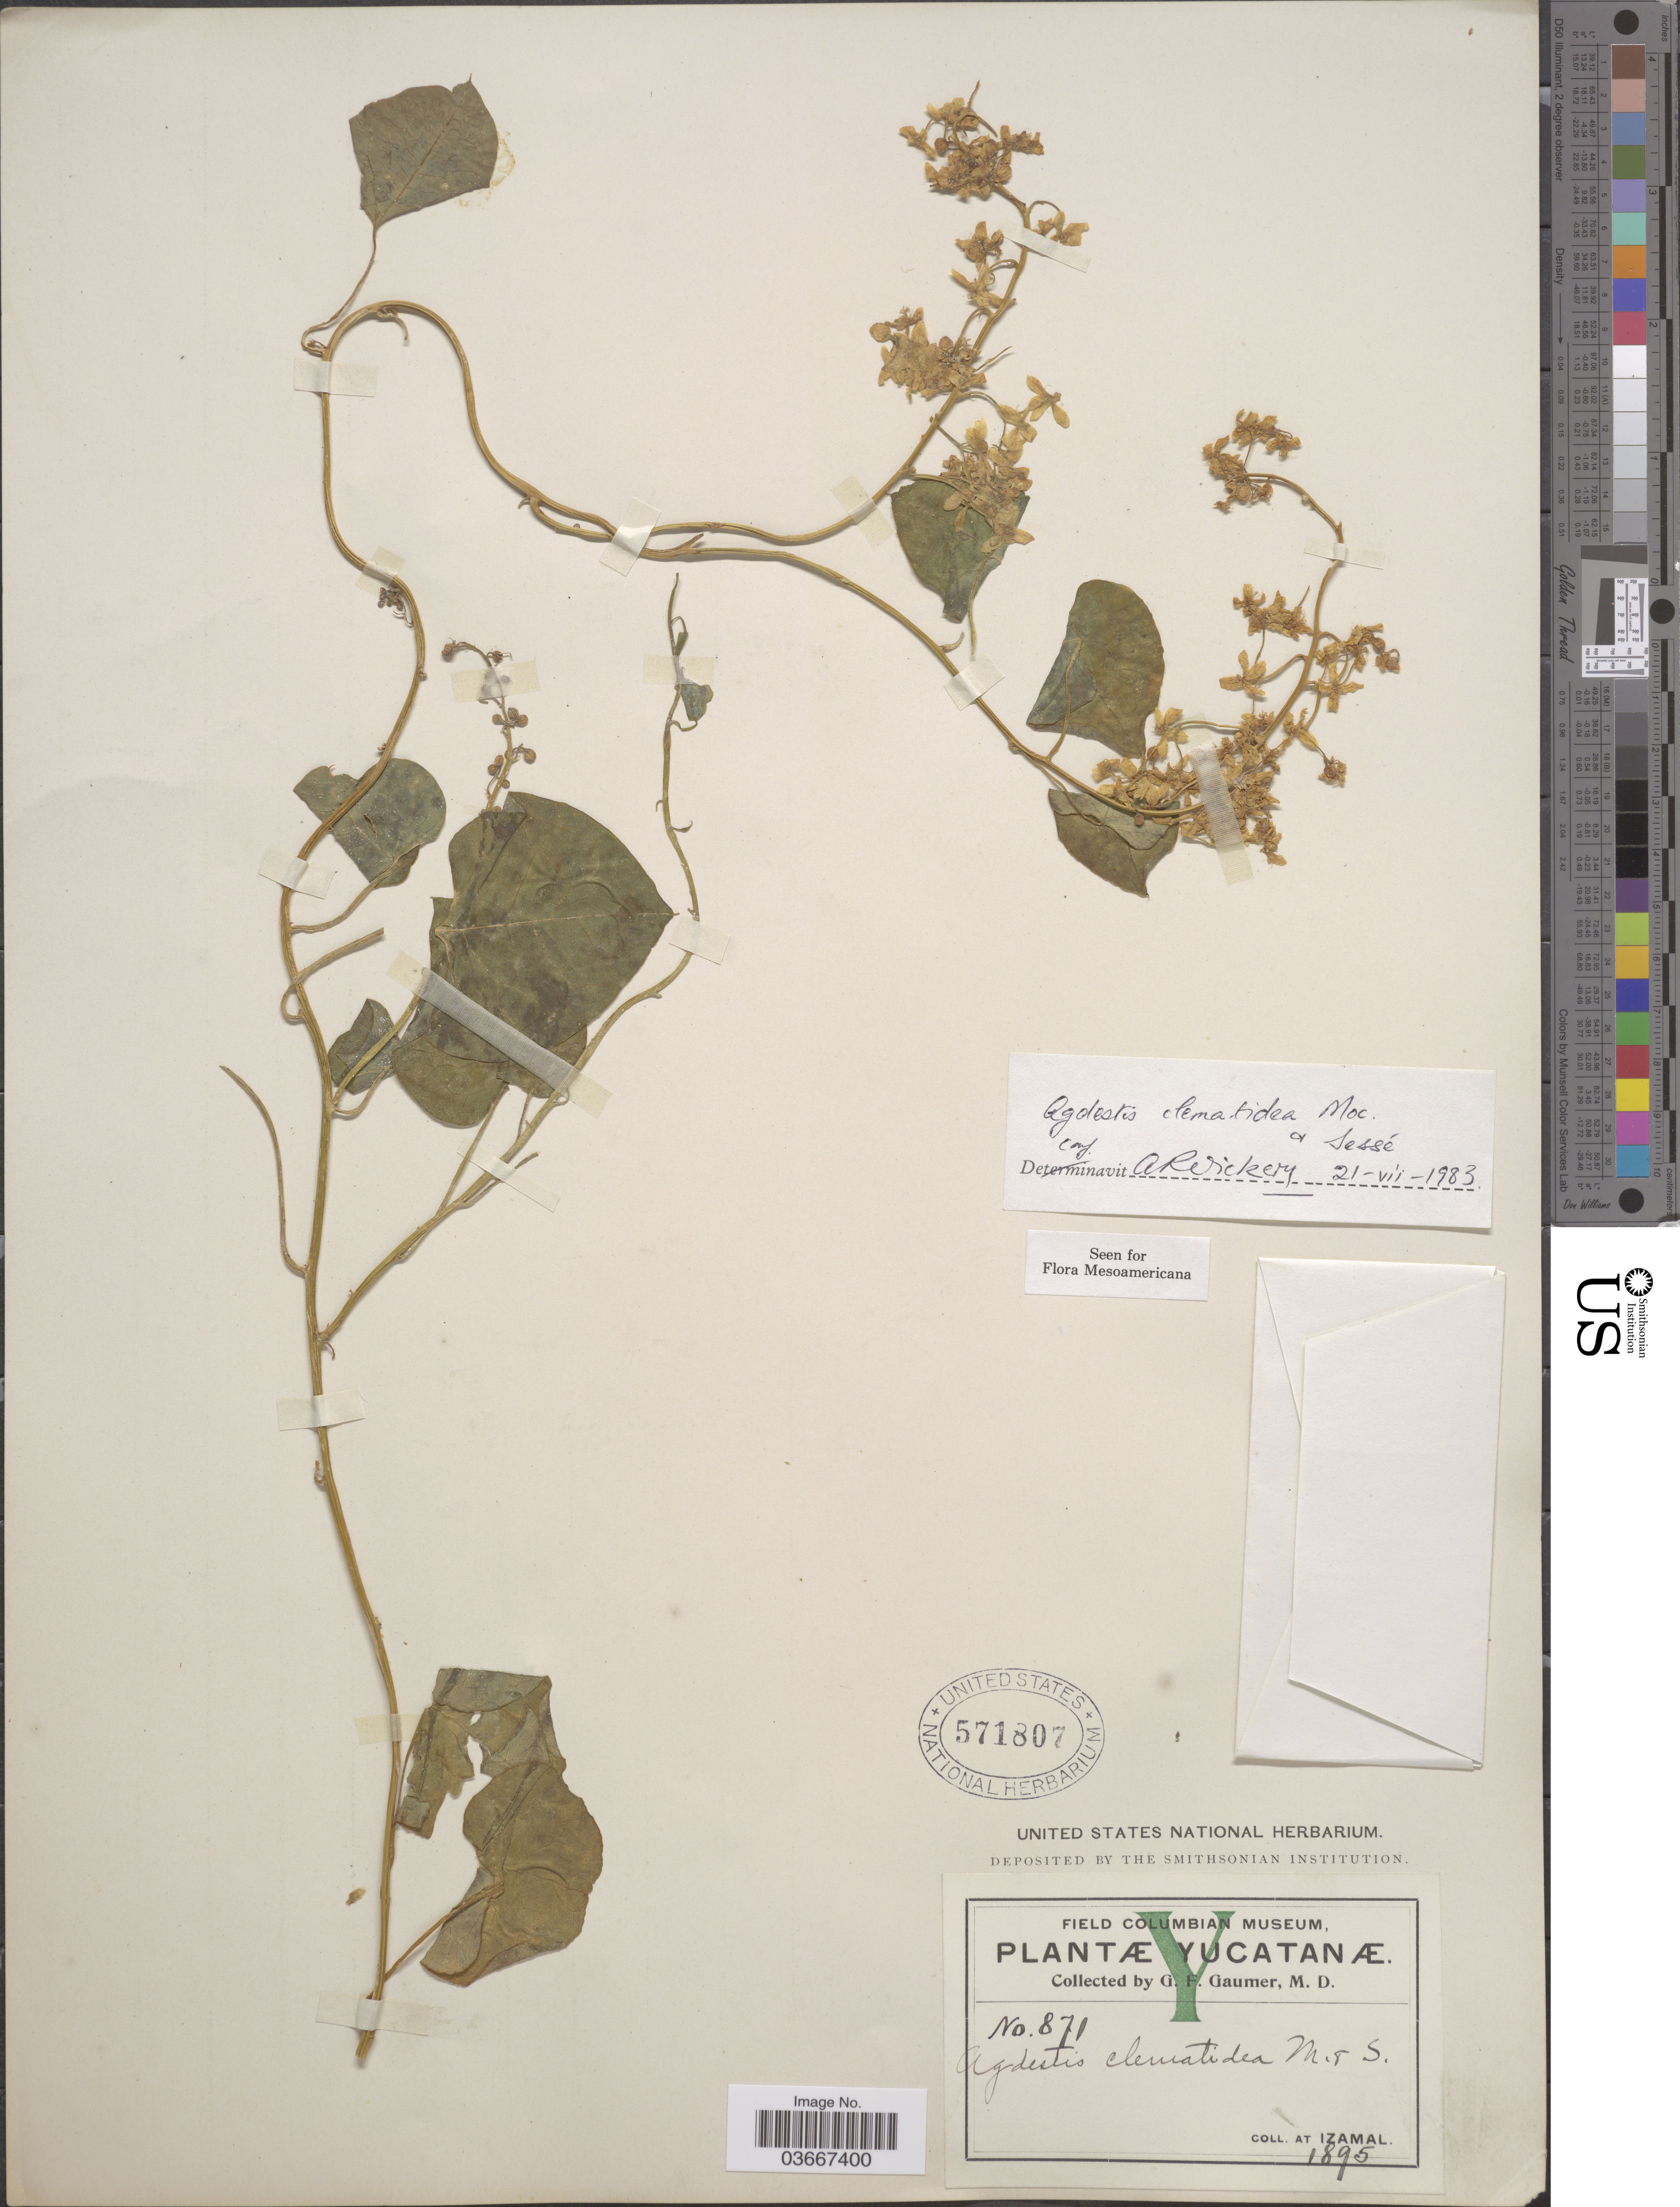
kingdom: Plantae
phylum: Tracheophyta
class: Magnoliopsida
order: Caryophyllales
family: Agdestidaceae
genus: Agdestis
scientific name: Agdestis clematidea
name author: Moc. & Sessé ex DC.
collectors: G. F. Gaumer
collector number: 871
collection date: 1895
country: Mexico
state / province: Yucatán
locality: Izamal.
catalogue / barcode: US 571807